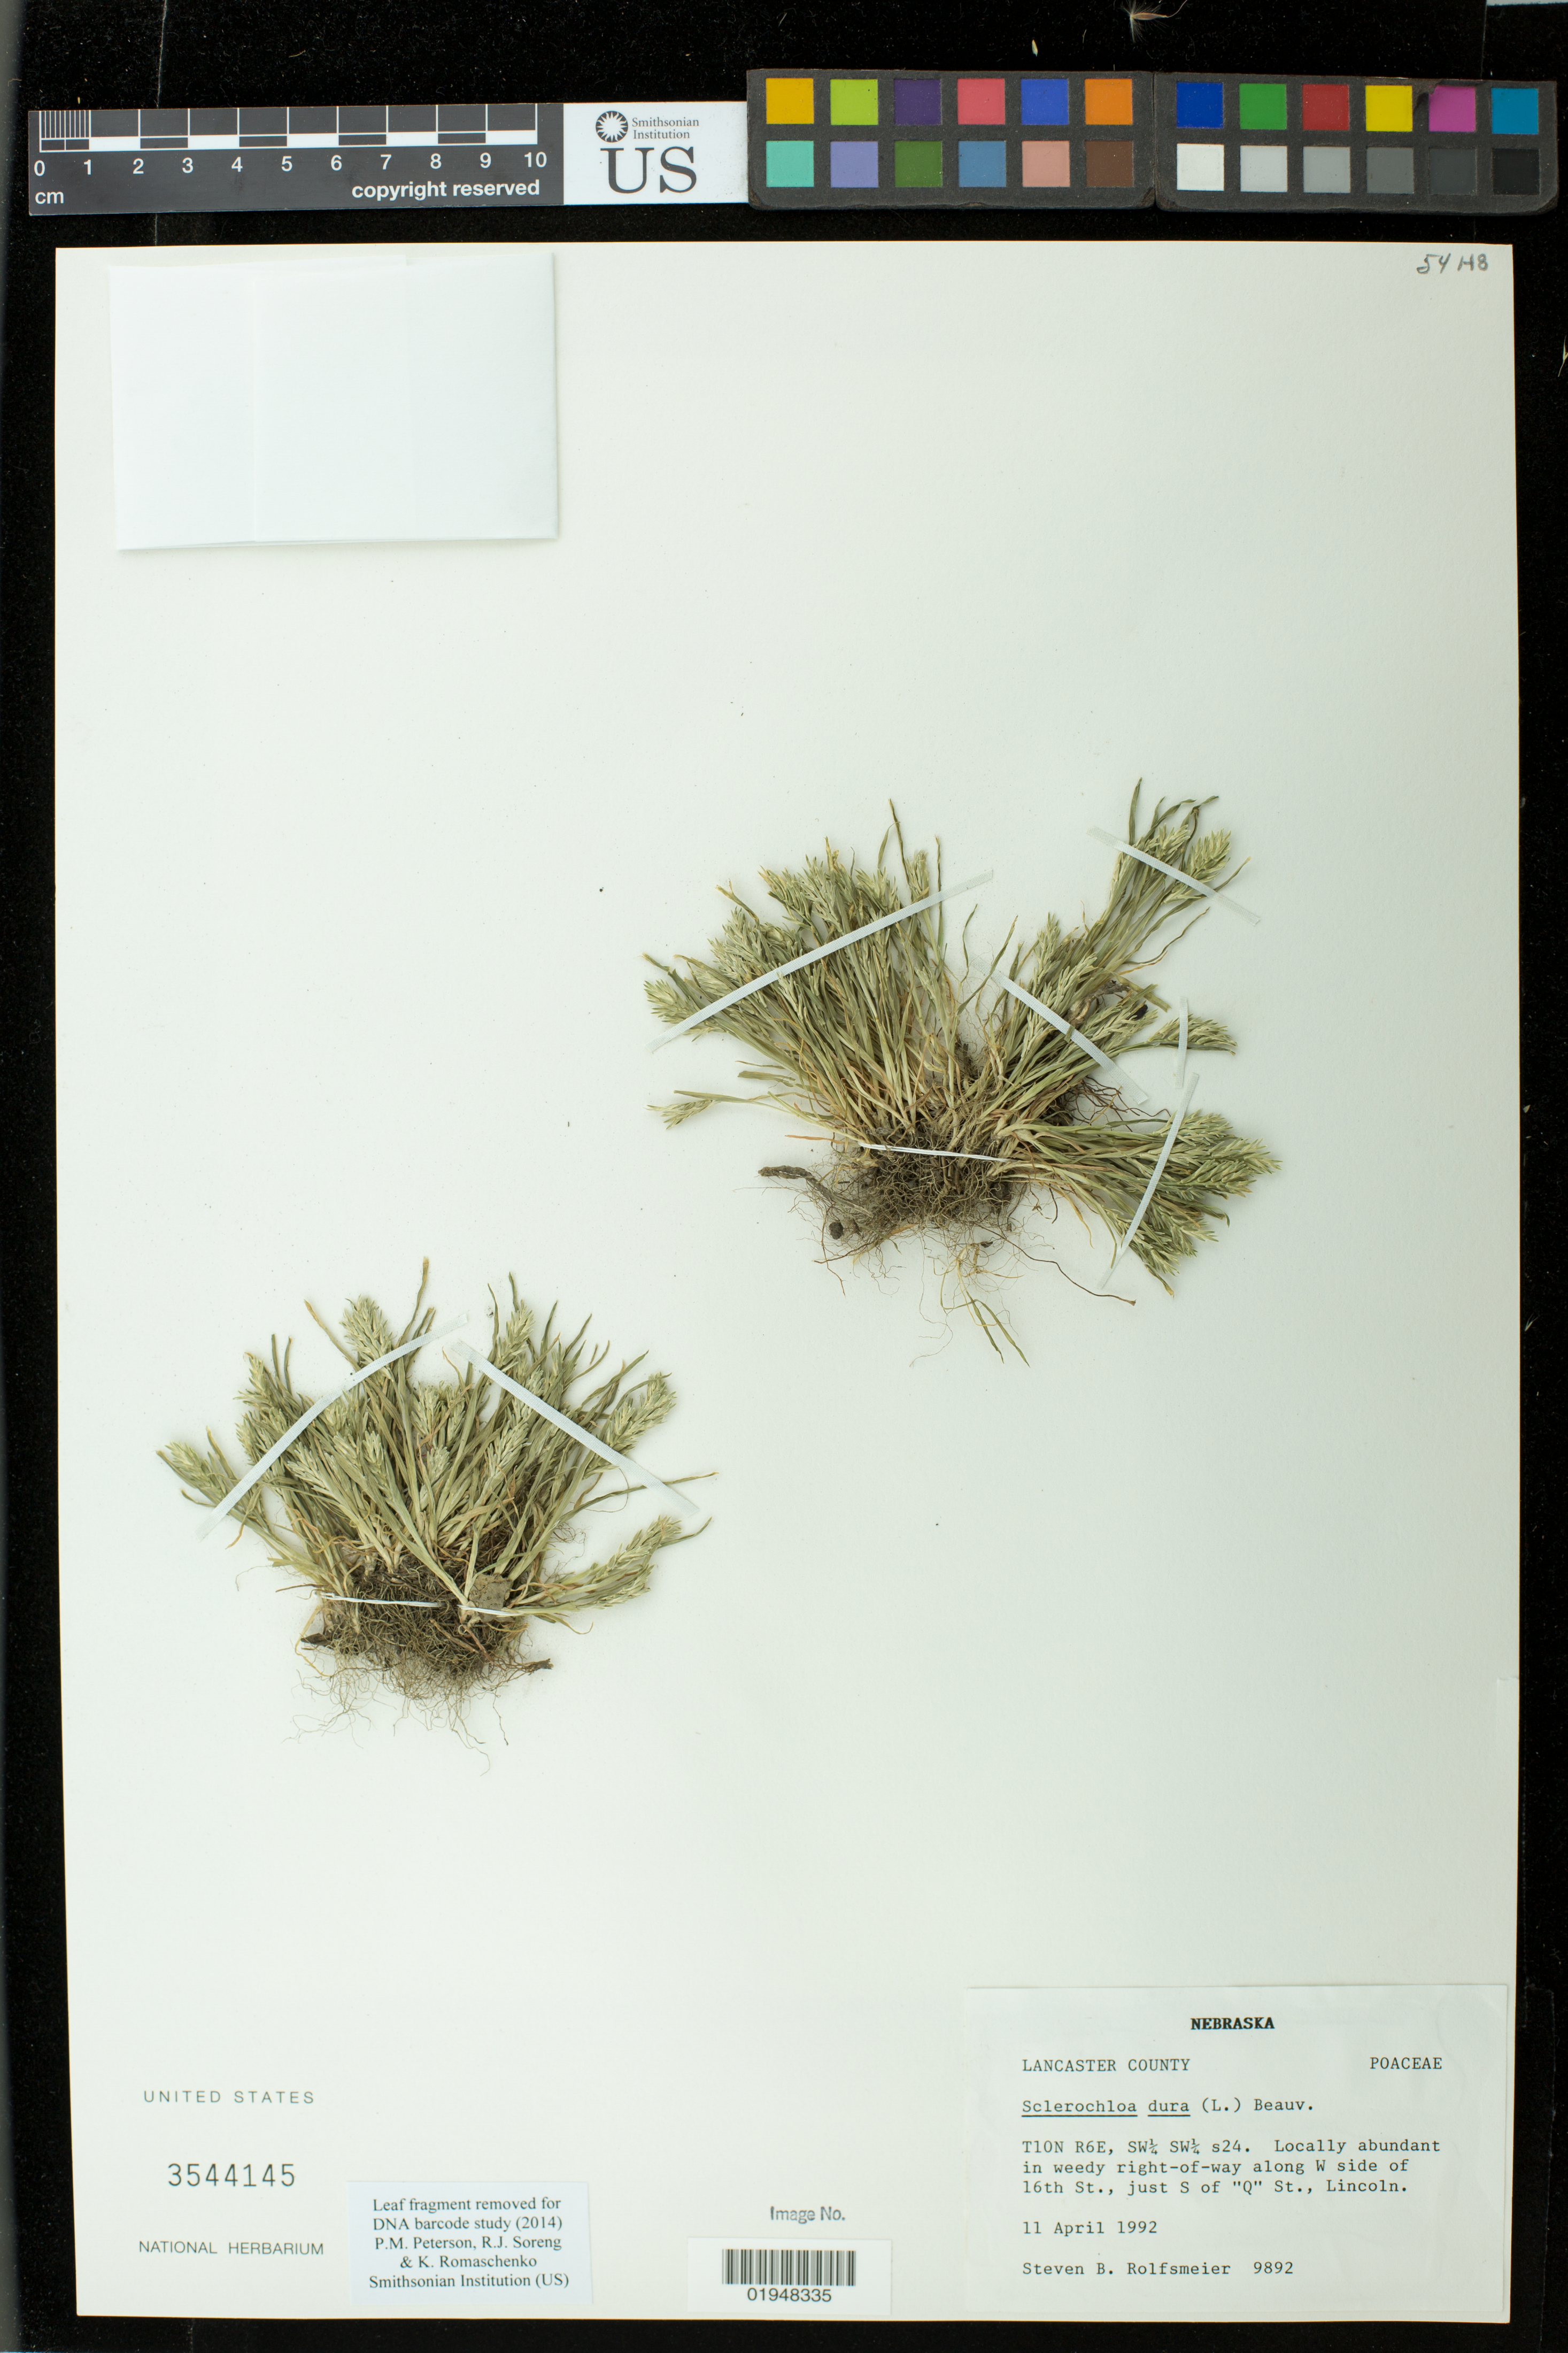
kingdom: Plantae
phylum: Tracheophyta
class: Liliopsida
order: Poales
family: Poaceae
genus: Sclerochloa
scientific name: Sclerochloa dura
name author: (L.) P. Beauv.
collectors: S. Rolfsmeier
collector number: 9892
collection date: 1992-04-11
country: United States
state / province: Nebraska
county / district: Lancaster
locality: T10N, SW 1/4 SW 1/4 s24. Locally abundant in weedy right-of-way along W side of 16th St., just S of "Q" St., Lincoln.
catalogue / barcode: US 3544145